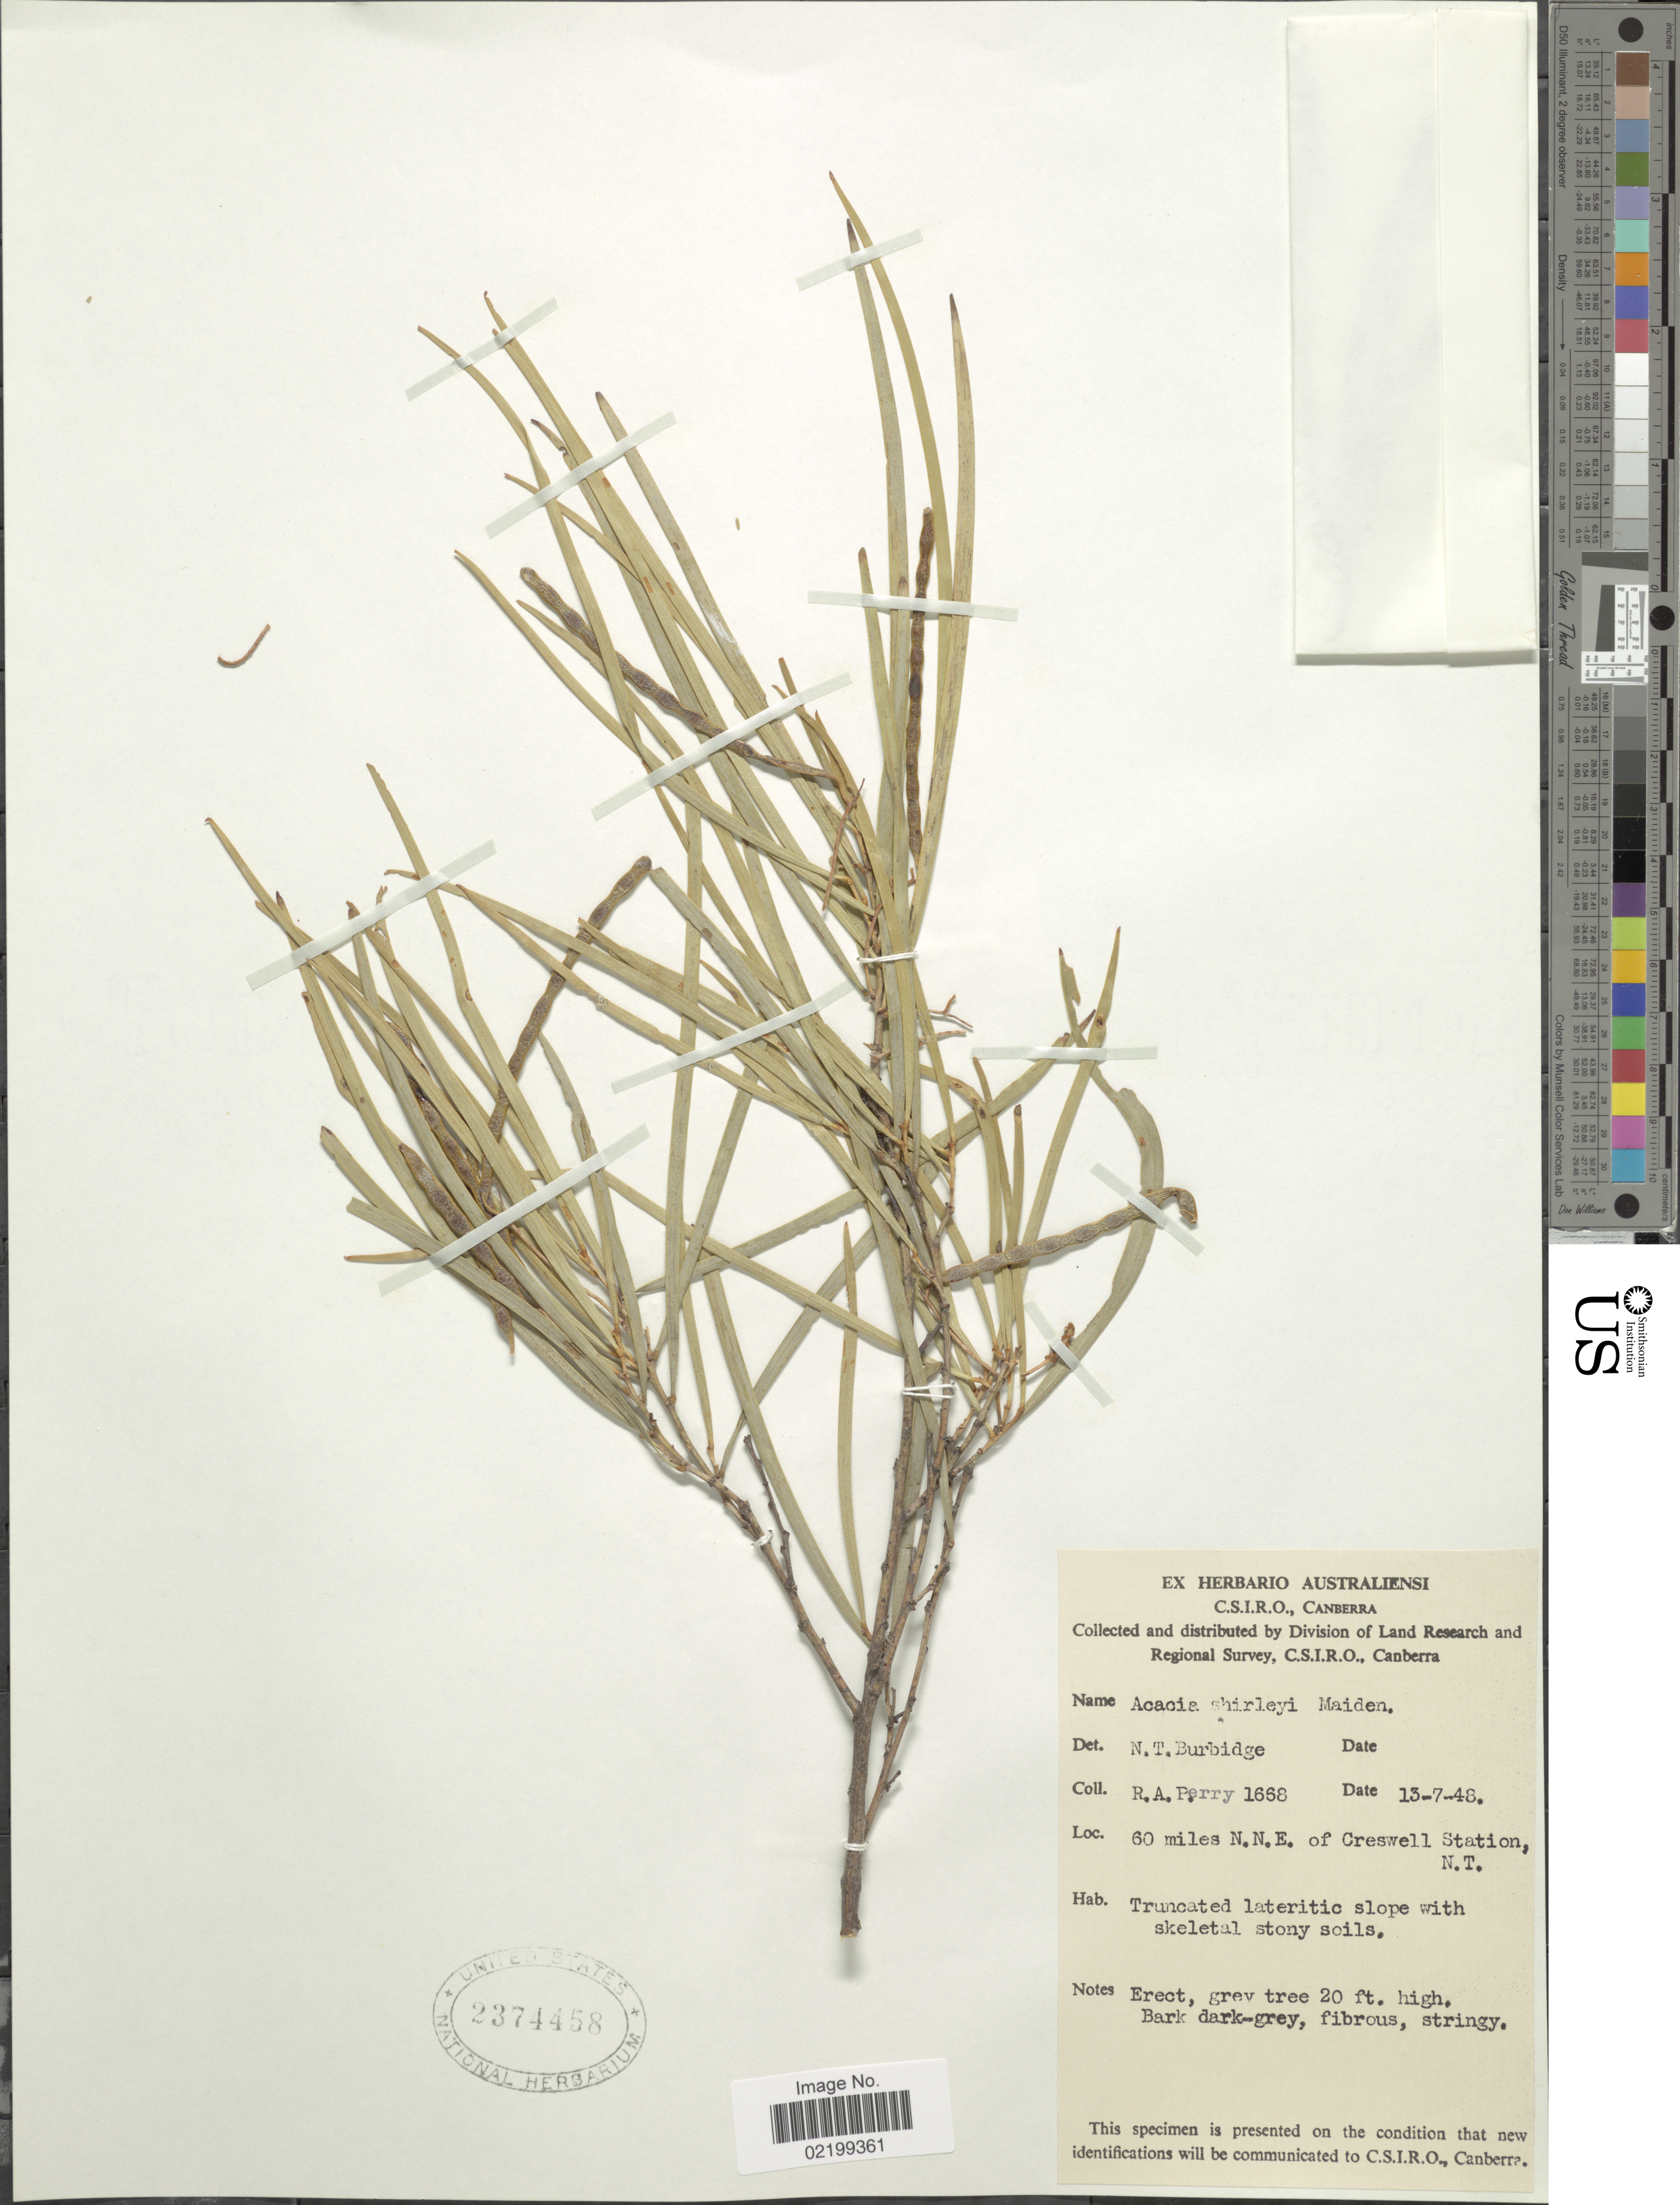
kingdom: Plantae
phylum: Tracheophyta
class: Magnoliopsida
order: Fabales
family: Fabaceae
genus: Acacia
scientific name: Acacia shirleyi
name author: Maiden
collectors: Perry, R. A.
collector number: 1668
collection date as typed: Transcribed d/m/y: 13/7/48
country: Australia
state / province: Northern Territory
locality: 60 miles N.N.E. of Creswell Station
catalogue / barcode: US 2374458